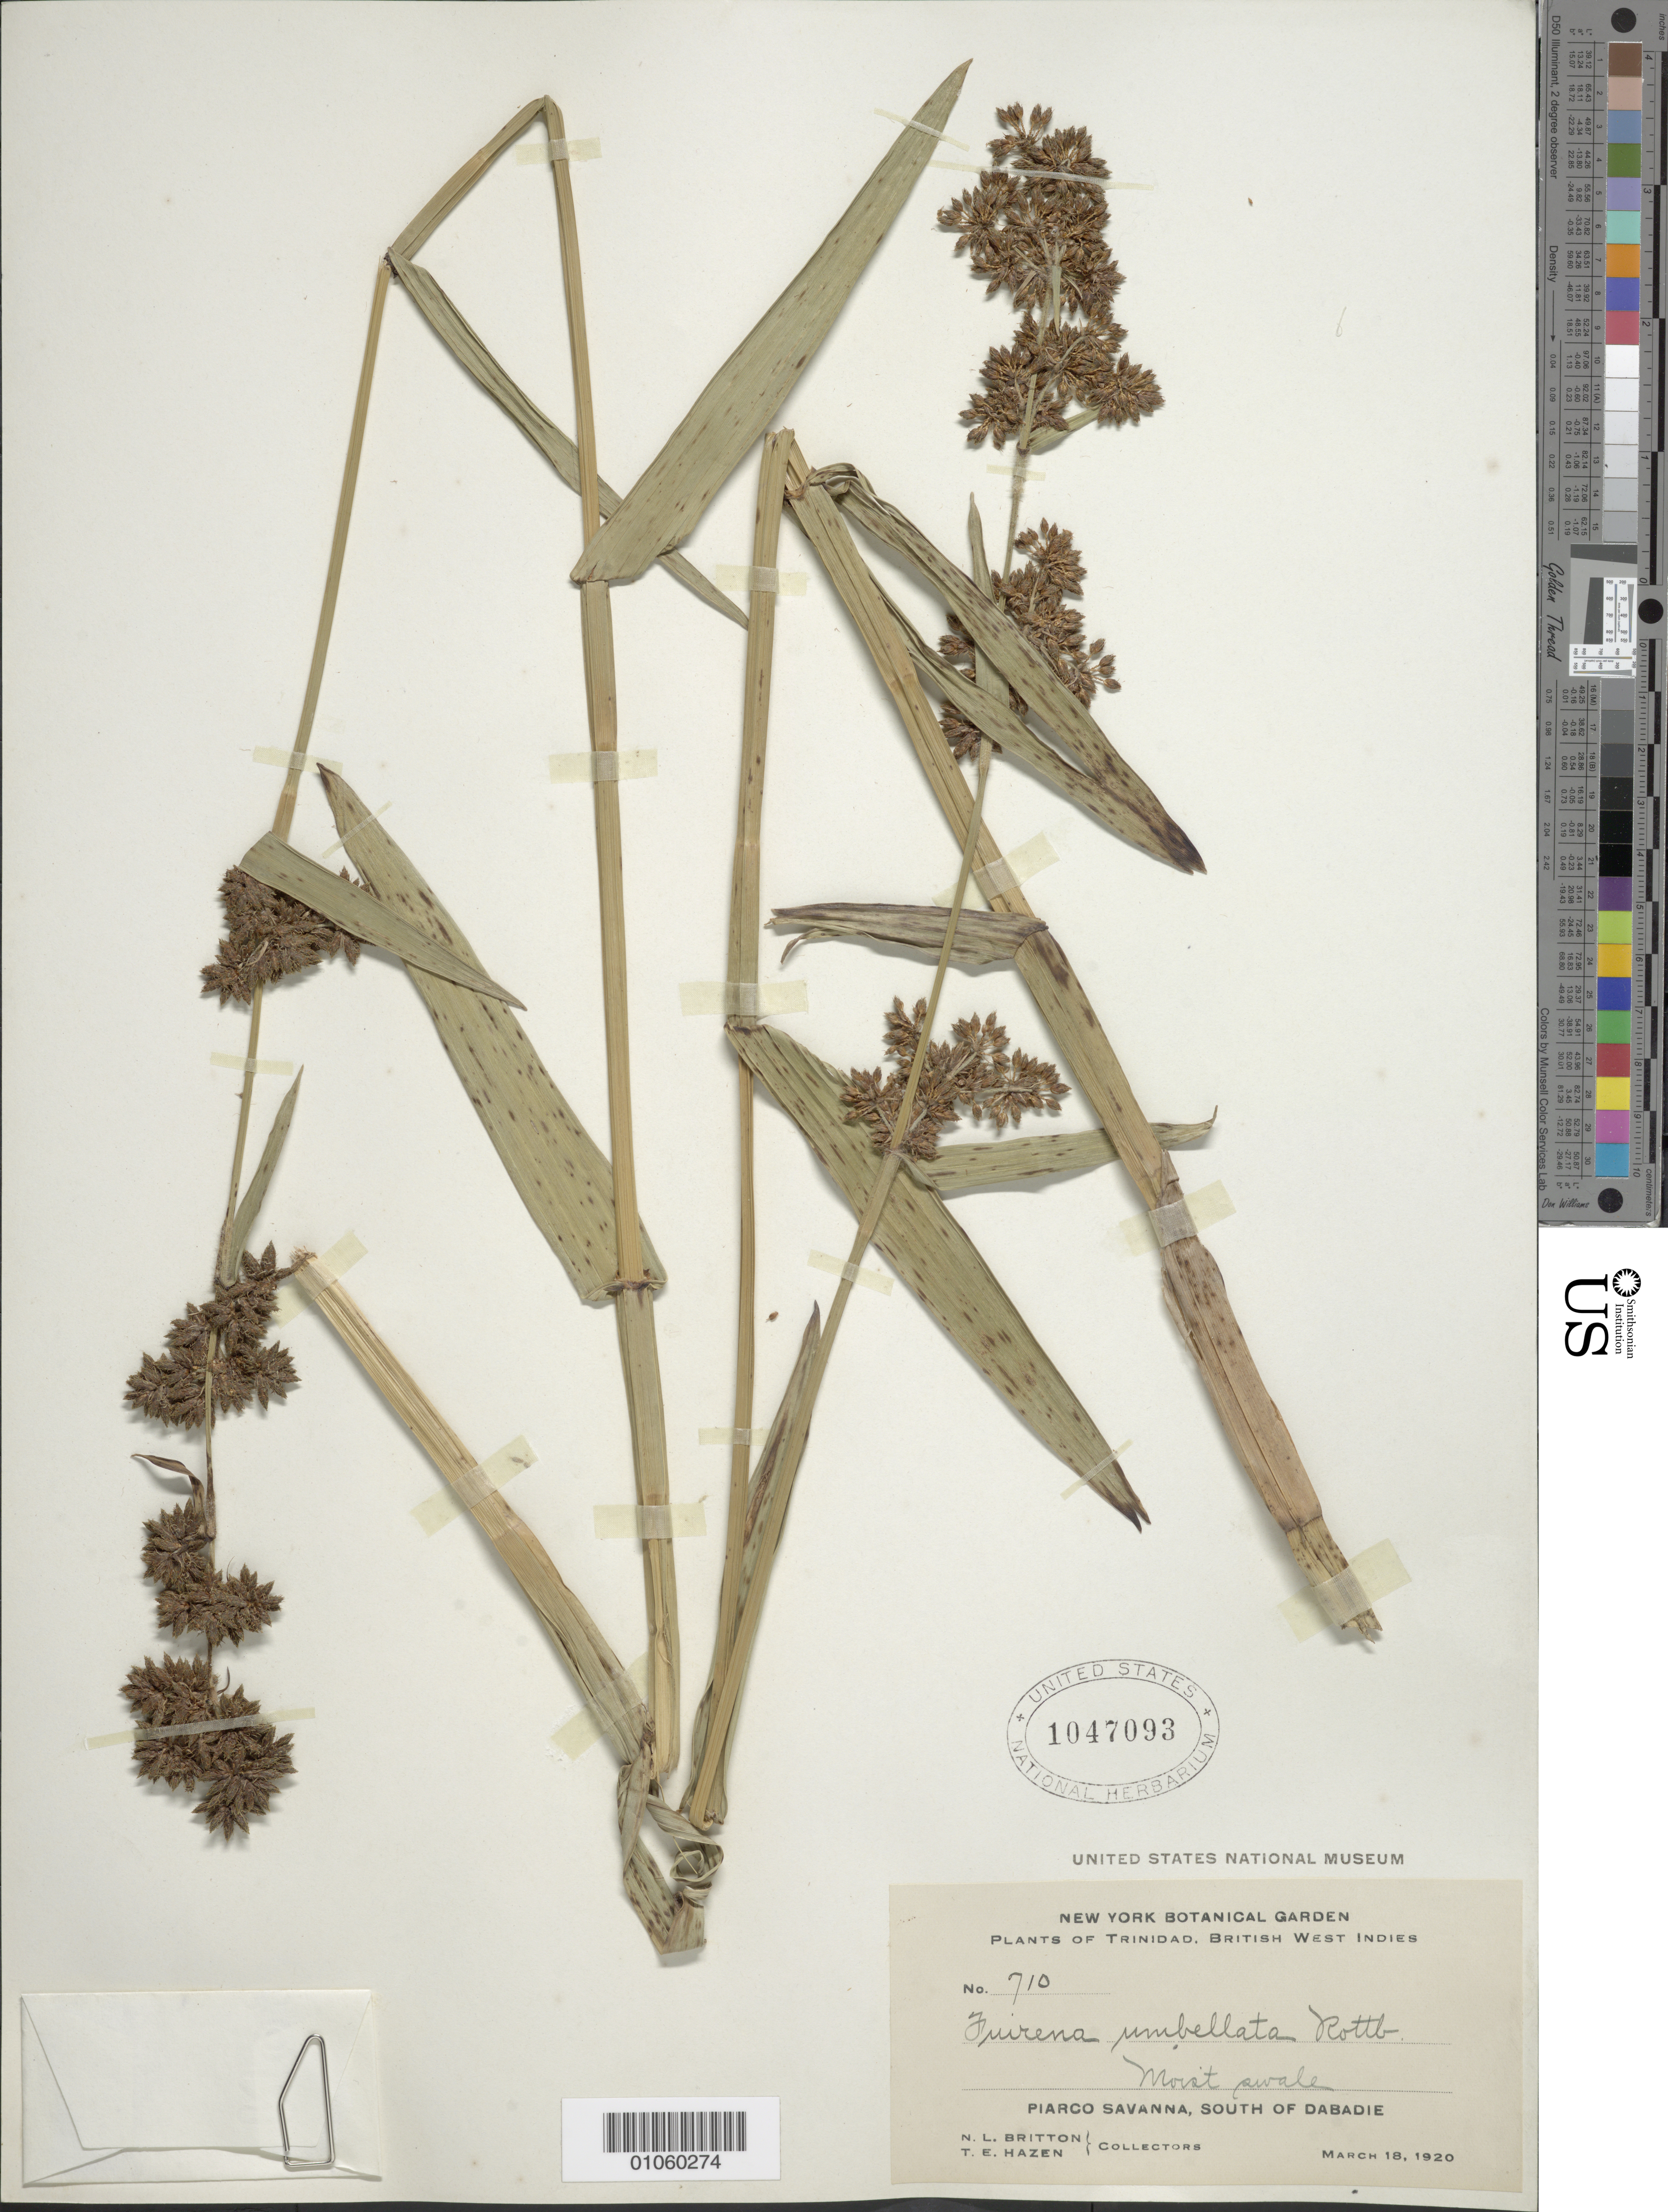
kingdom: Plantae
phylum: Tracheophyta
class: Liliopsida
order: Poales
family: Cyperaceae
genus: Fuirena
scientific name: Fuirena umbellata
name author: Rottb.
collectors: N. Britton & T. E. Hazen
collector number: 710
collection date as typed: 18 Mar 1920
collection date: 1920-03-18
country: Trinidad and Tobago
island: Trinidad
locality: Piarco Savanna, S of Dabadie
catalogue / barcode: US 1047093